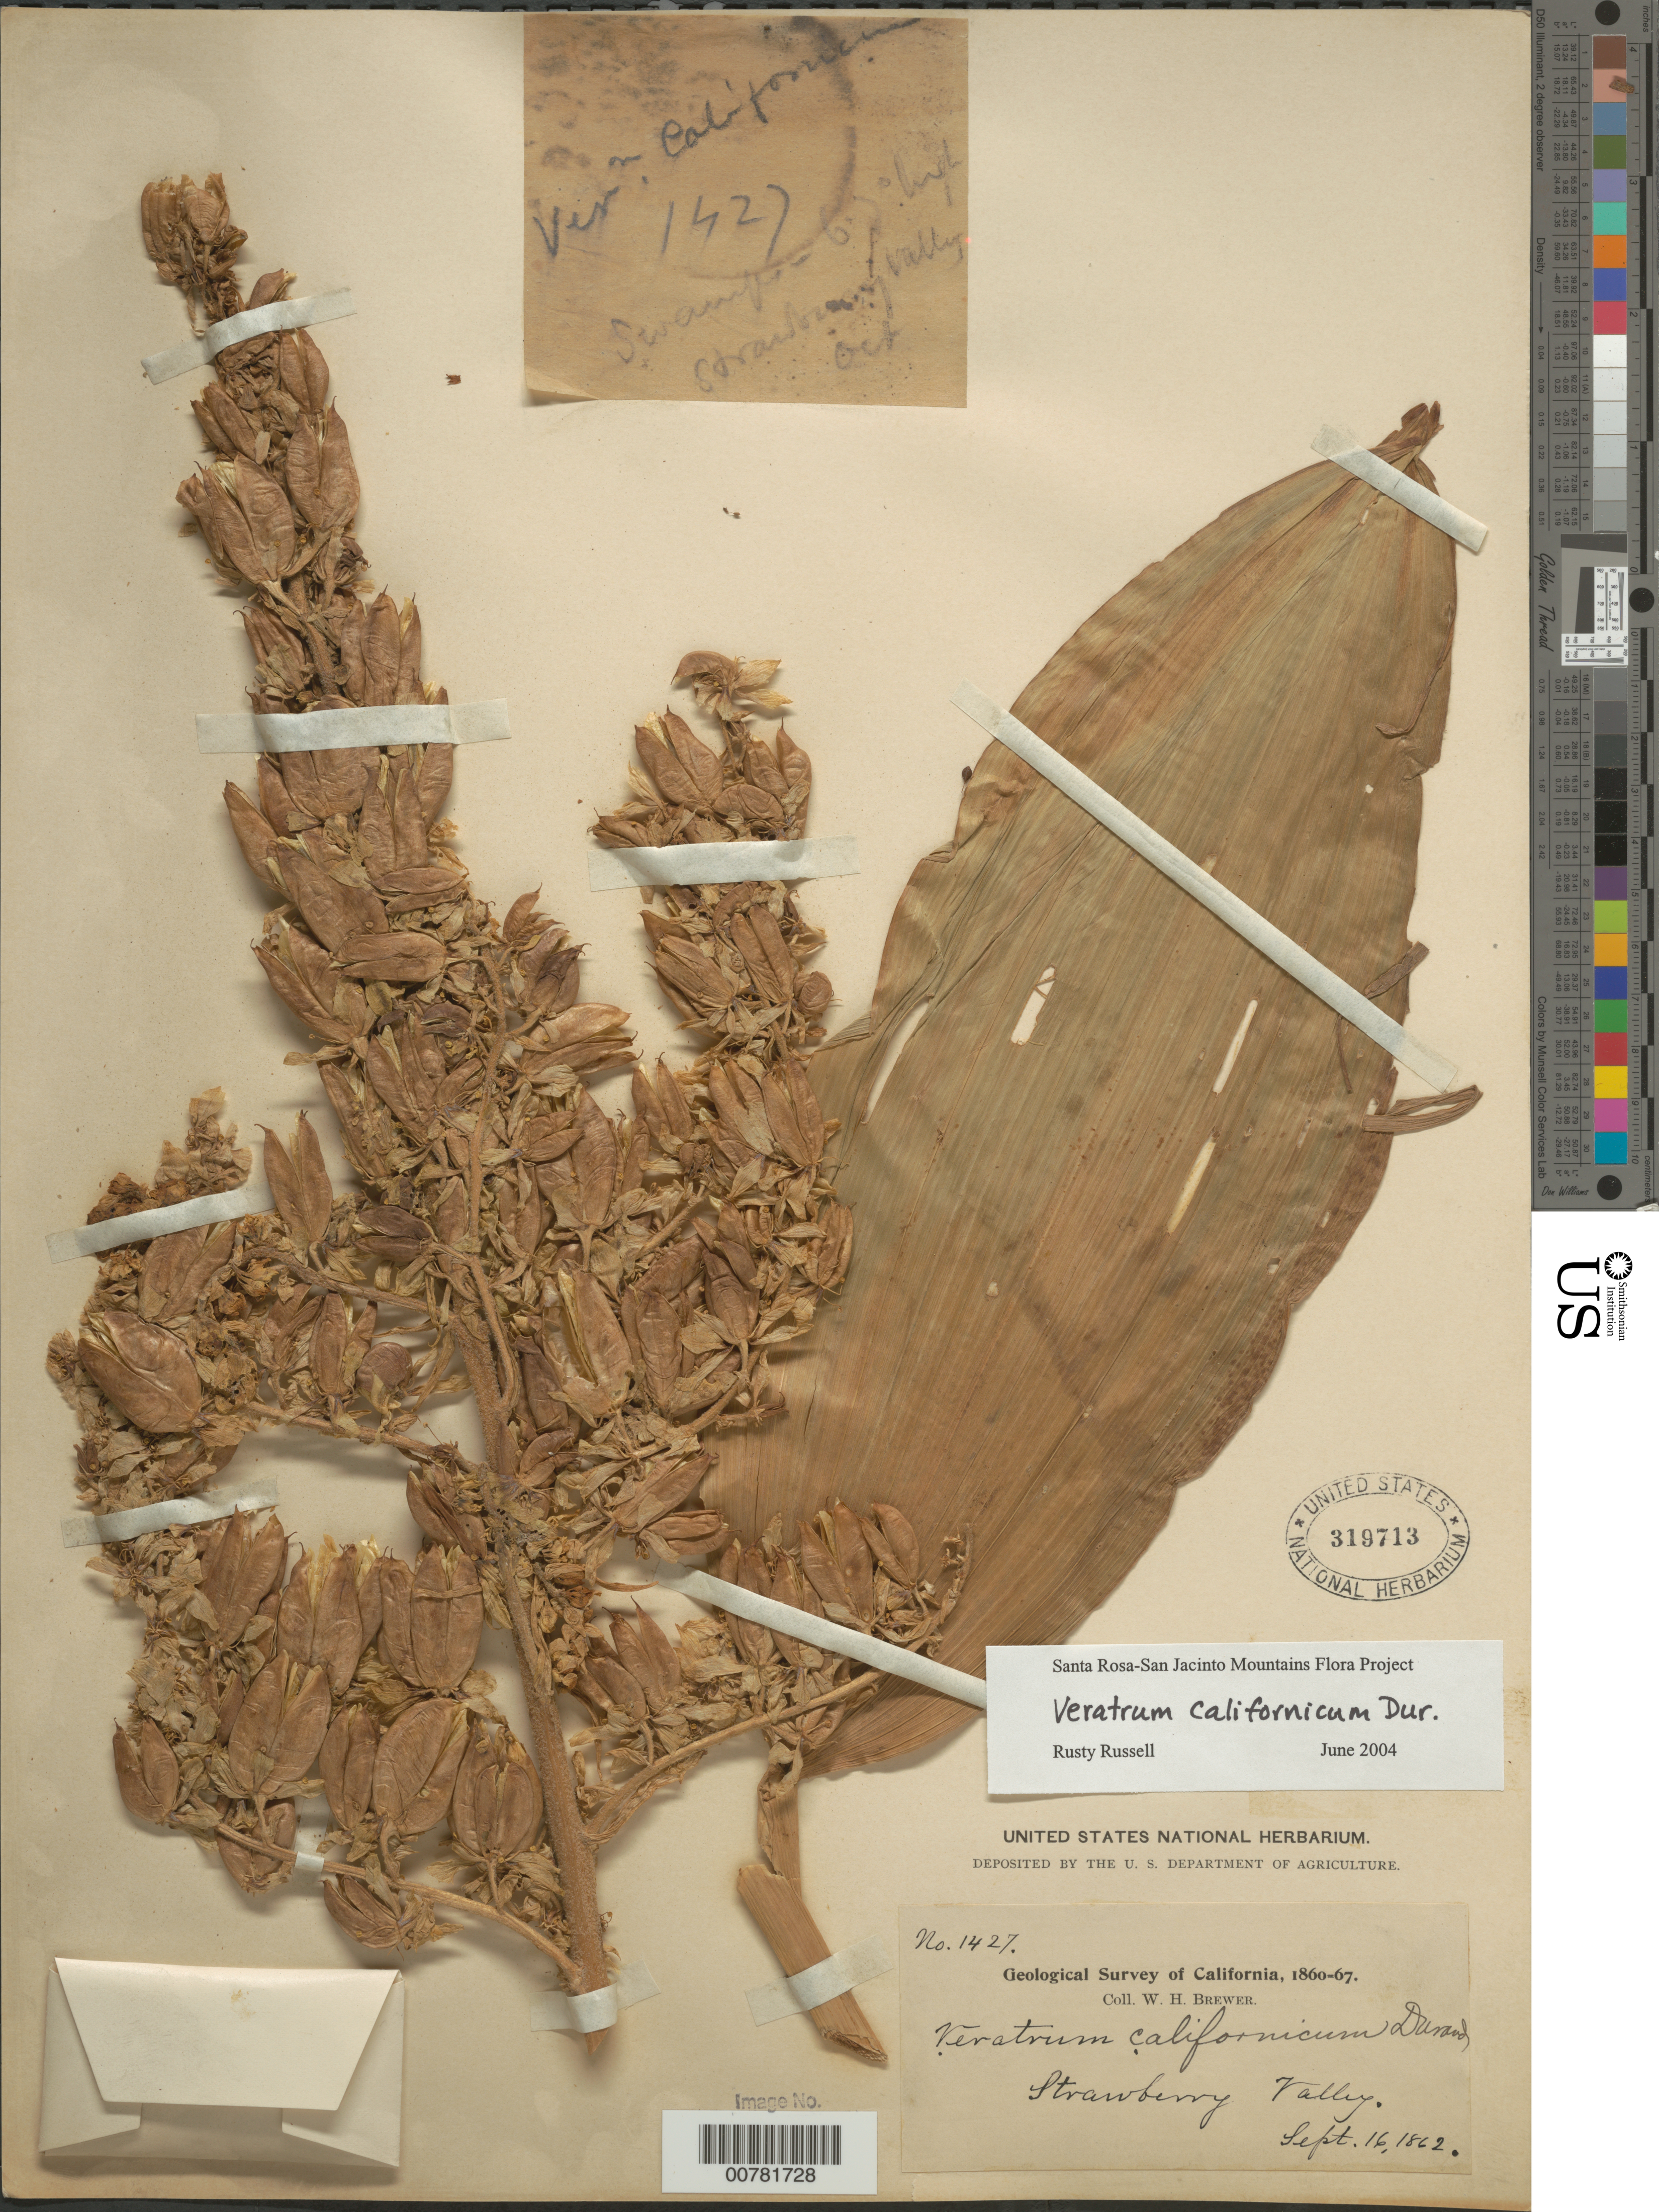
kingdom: Plantae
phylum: Tracheophyta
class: Liliopsida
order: Liliales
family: Melanthiaceae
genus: Veratrum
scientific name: Veratrum californicum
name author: Durand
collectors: W. H. Brewer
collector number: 1427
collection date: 1862-09-16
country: United States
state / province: California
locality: Strawberry Valley.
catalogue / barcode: US 319713